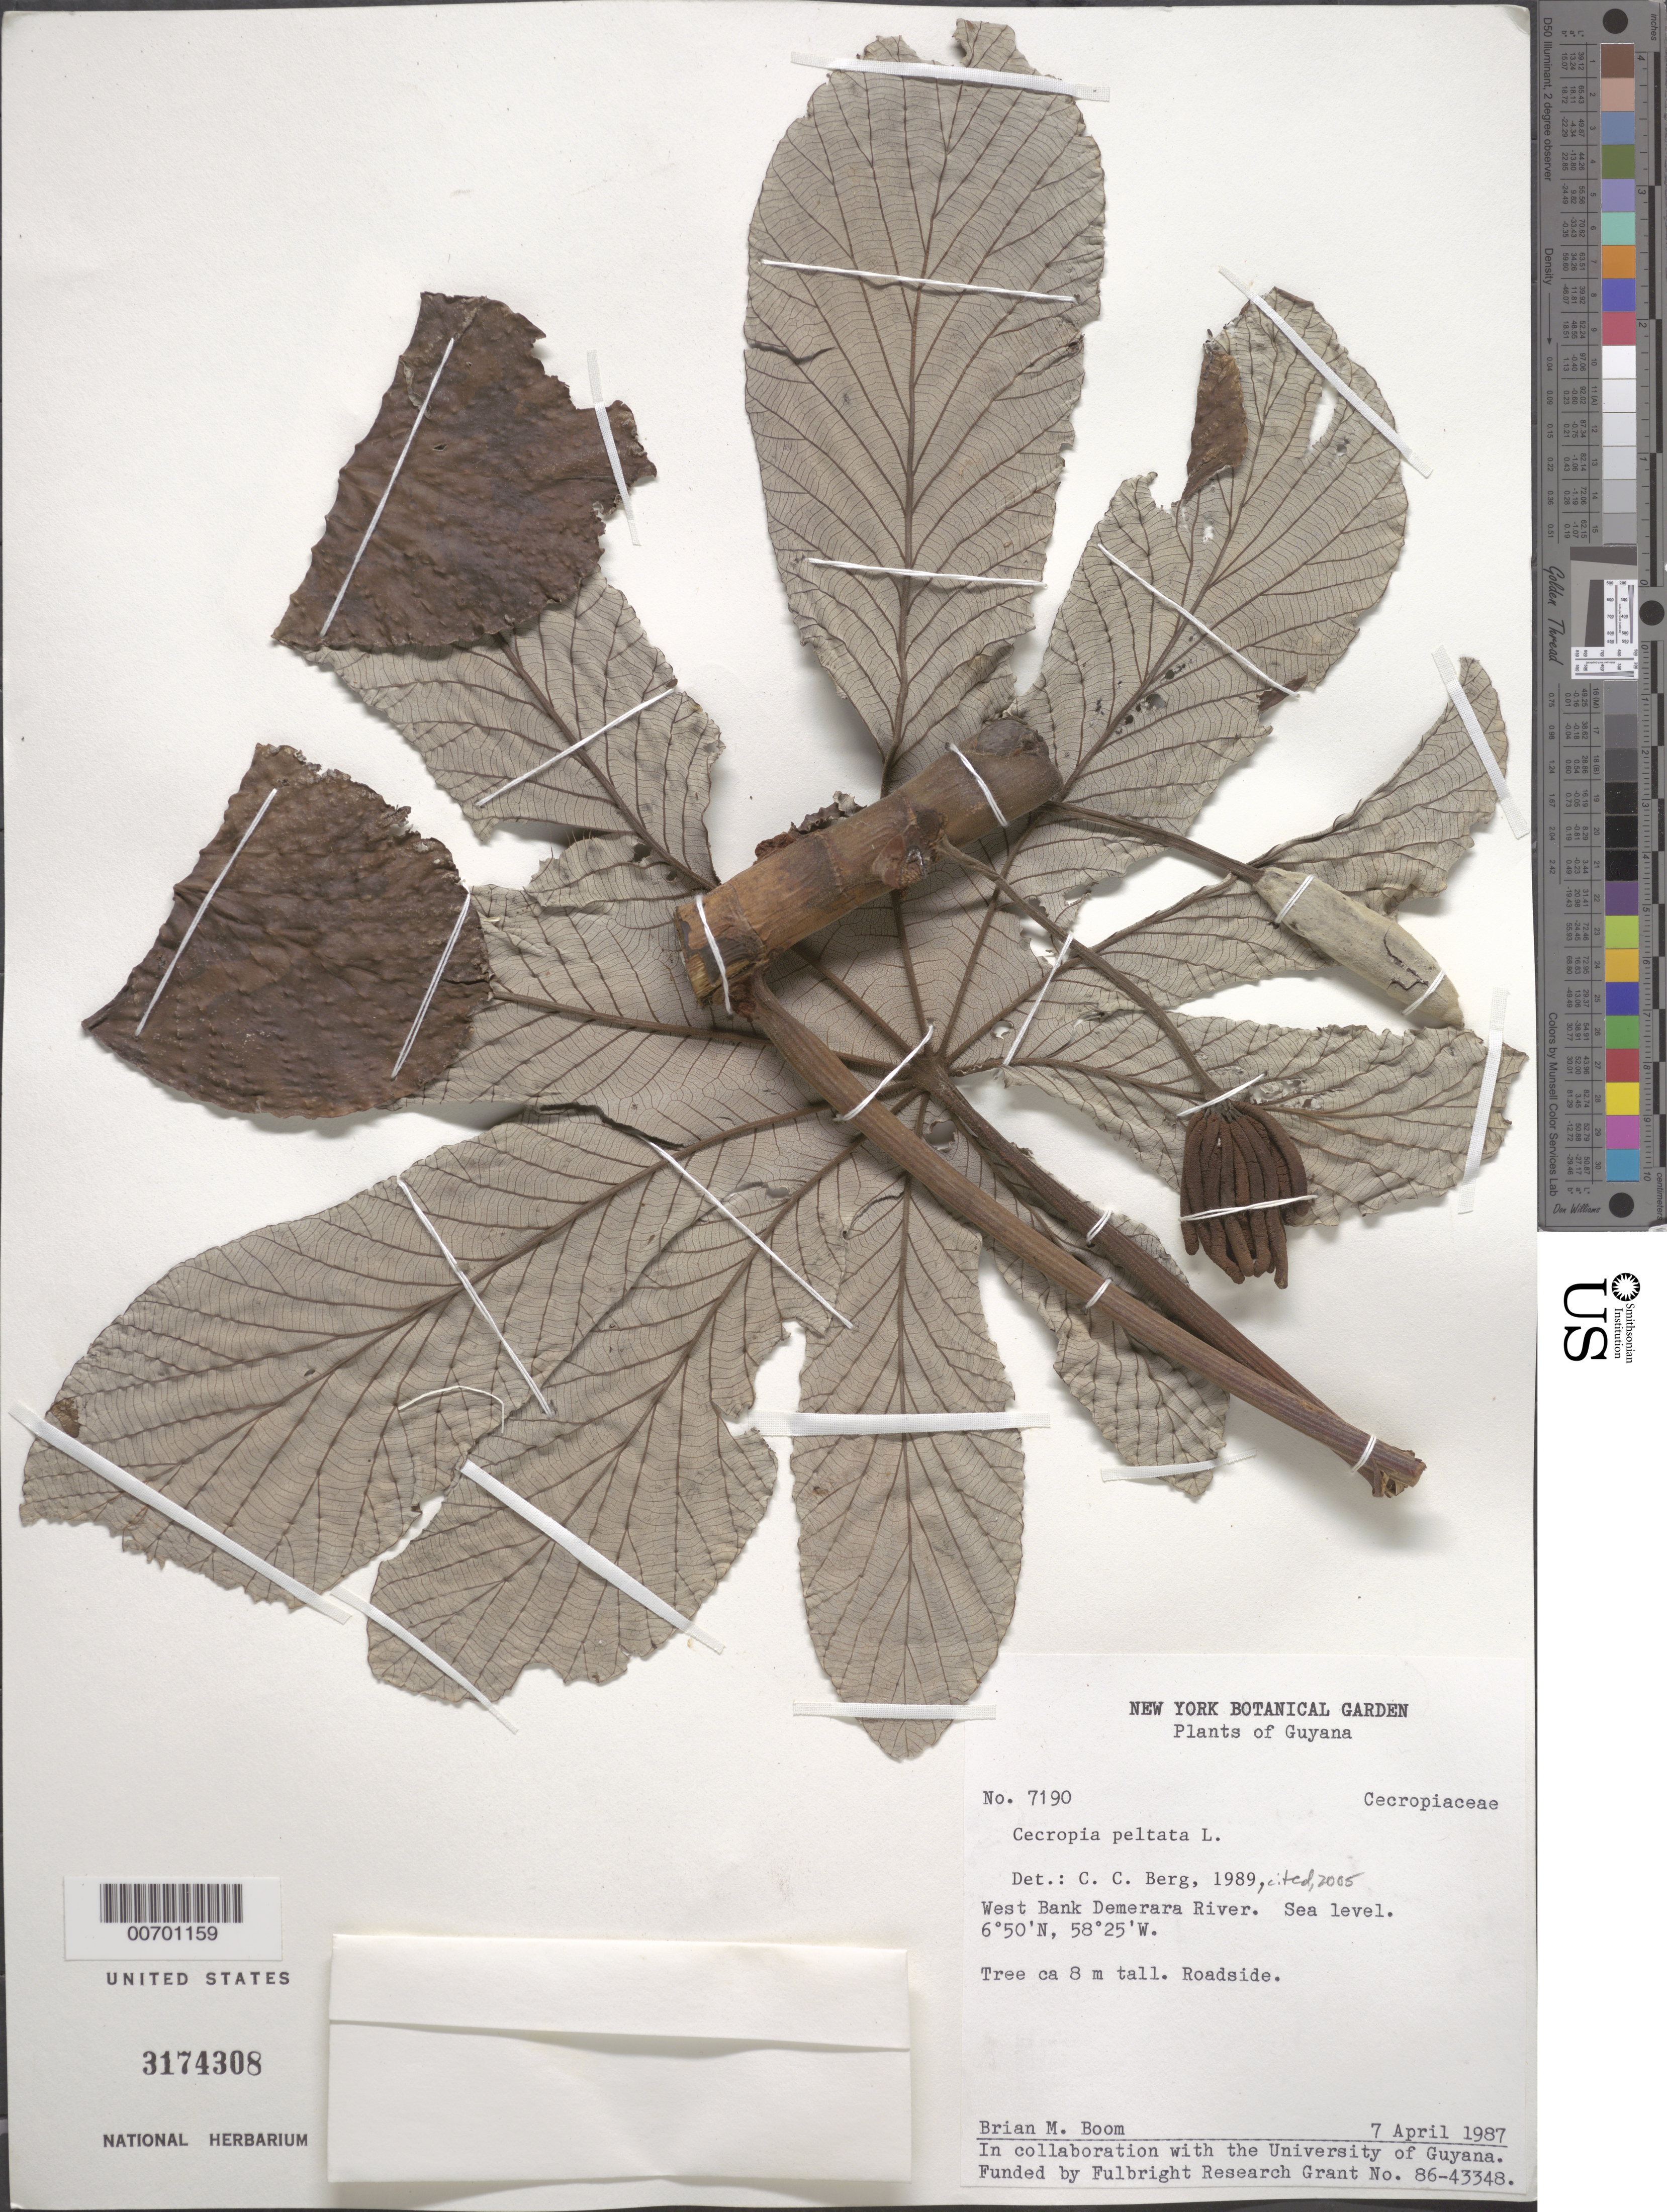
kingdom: Plantae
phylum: Tracheophyta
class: Magnoliopsida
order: Rosales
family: Urticaceae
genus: Cecropia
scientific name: Cecropia peltata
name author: L.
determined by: Berg, C. C.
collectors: B. M. Boom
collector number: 7190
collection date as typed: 7-Apr-87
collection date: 1987-04-07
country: Guyana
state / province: Essequibo Isl-W. Demerara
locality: Demerara R., W bank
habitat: Roadside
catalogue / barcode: US 3174308